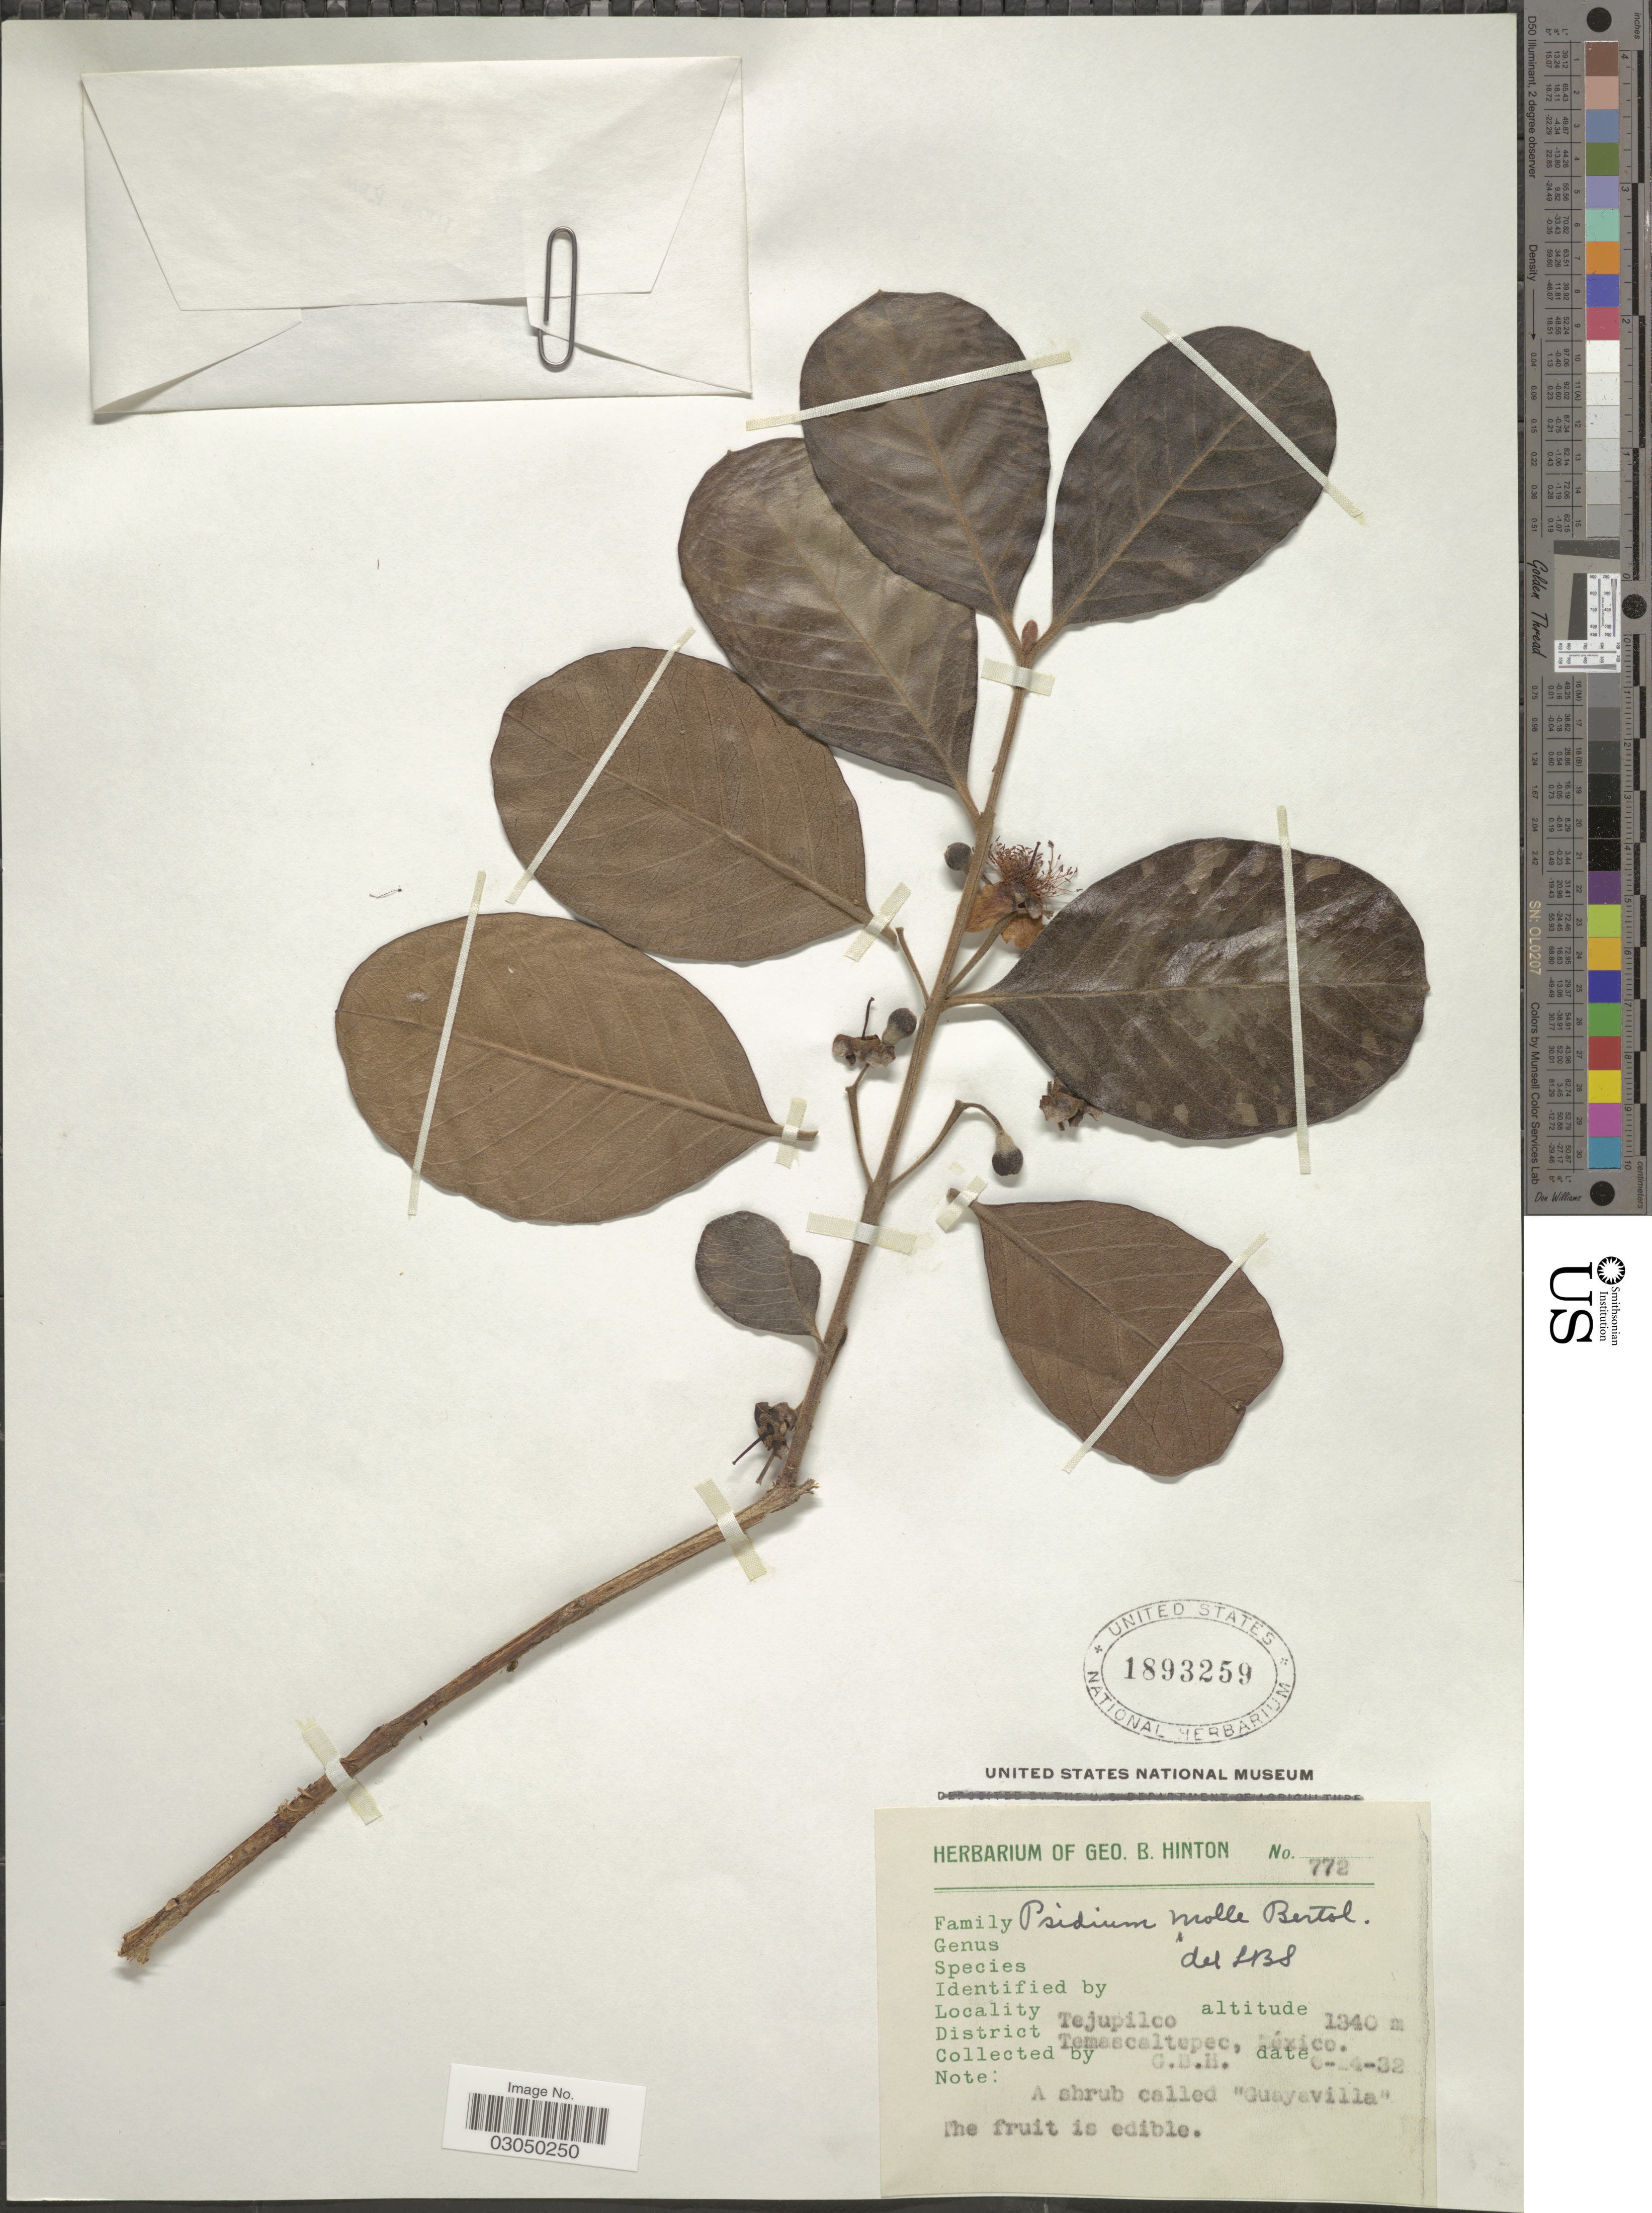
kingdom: Plantae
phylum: Tracheophyta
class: Magnoliopsida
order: Myrtales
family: Myrtaceae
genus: Psidium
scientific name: Psidium guineense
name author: Sw.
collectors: G. B. Hinton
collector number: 772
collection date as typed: Transcribed d/m/y: 14/6/32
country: Mexico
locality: Tejupilco. District Temascaltepec.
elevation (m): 1340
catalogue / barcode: US 1893259